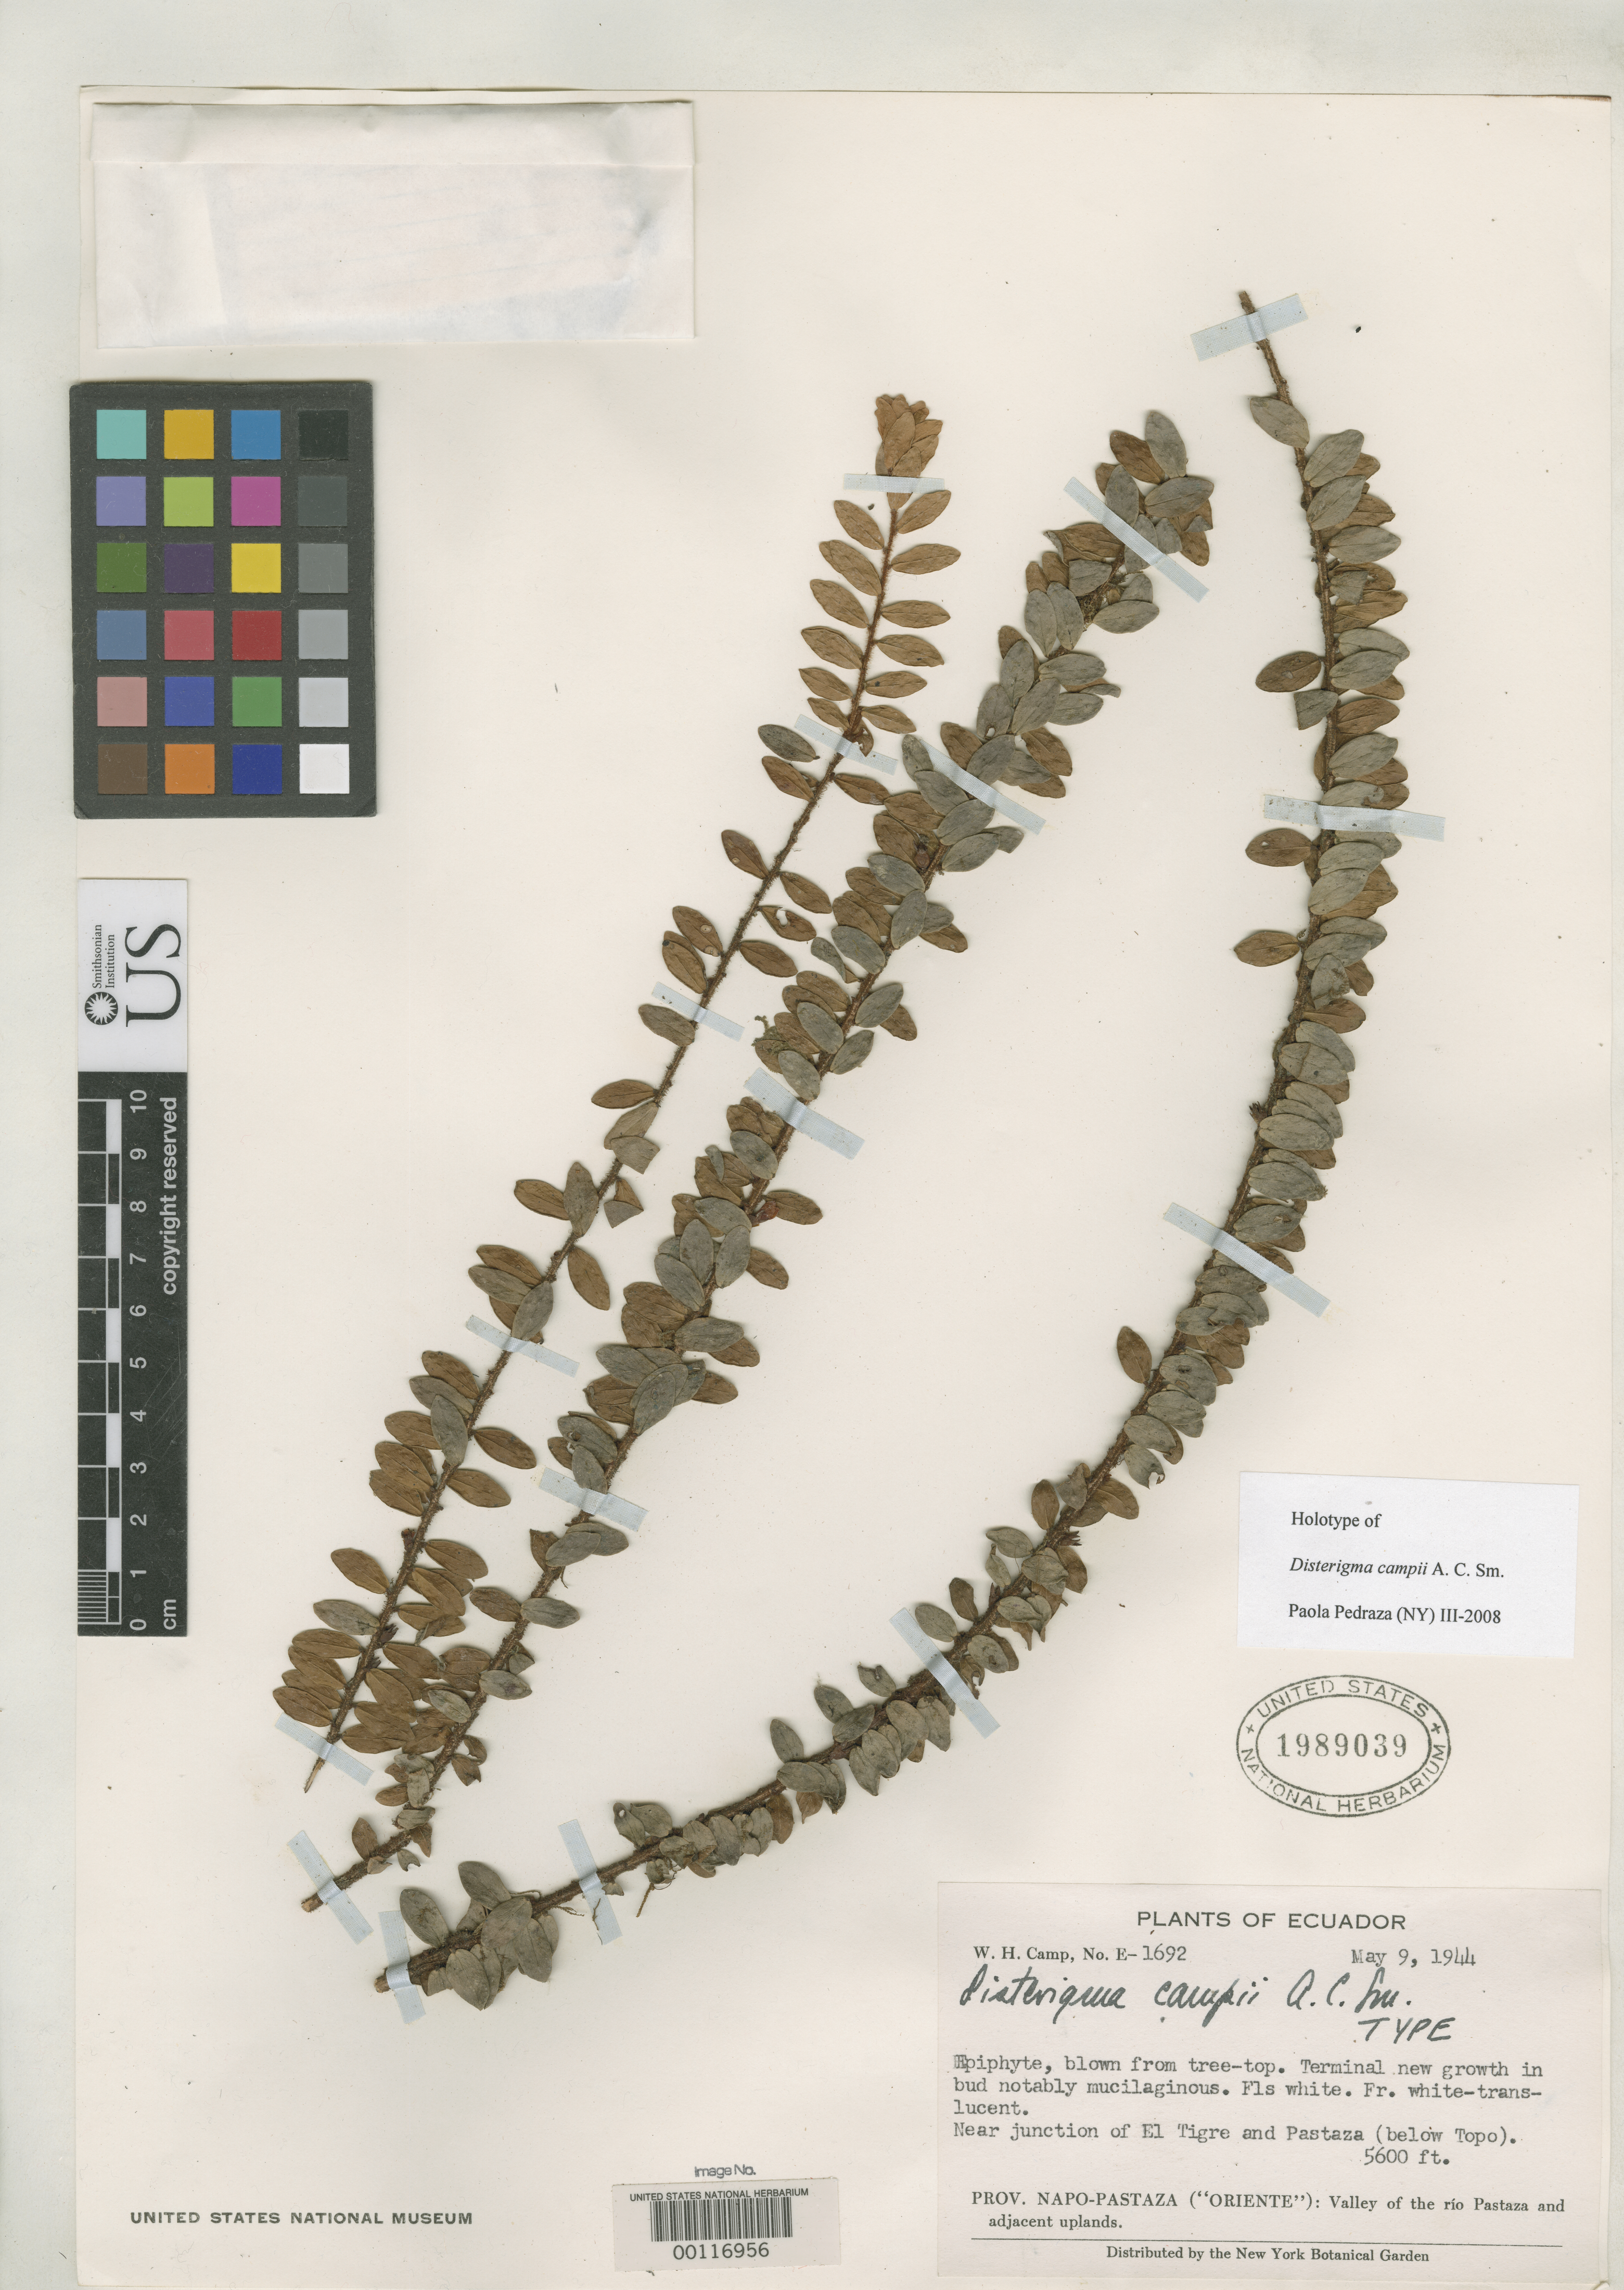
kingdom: Plantae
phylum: Tracheophyta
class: Magnoliopsida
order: Ericales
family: Ericaceae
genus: Disterigma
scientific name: Disterigma campii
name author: A.C. Sm.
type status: Holotype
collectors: W. H. Camp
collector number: E-1692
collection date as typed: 09 May 1944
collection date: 1944-05-09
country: Ecuador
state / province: Napo / Pastaza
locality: Valley of Rio Pastaza & adjacent uplands, near junction of el Tigre & Pastaza, below Topo.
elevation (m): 1707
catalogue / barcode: US 1989039